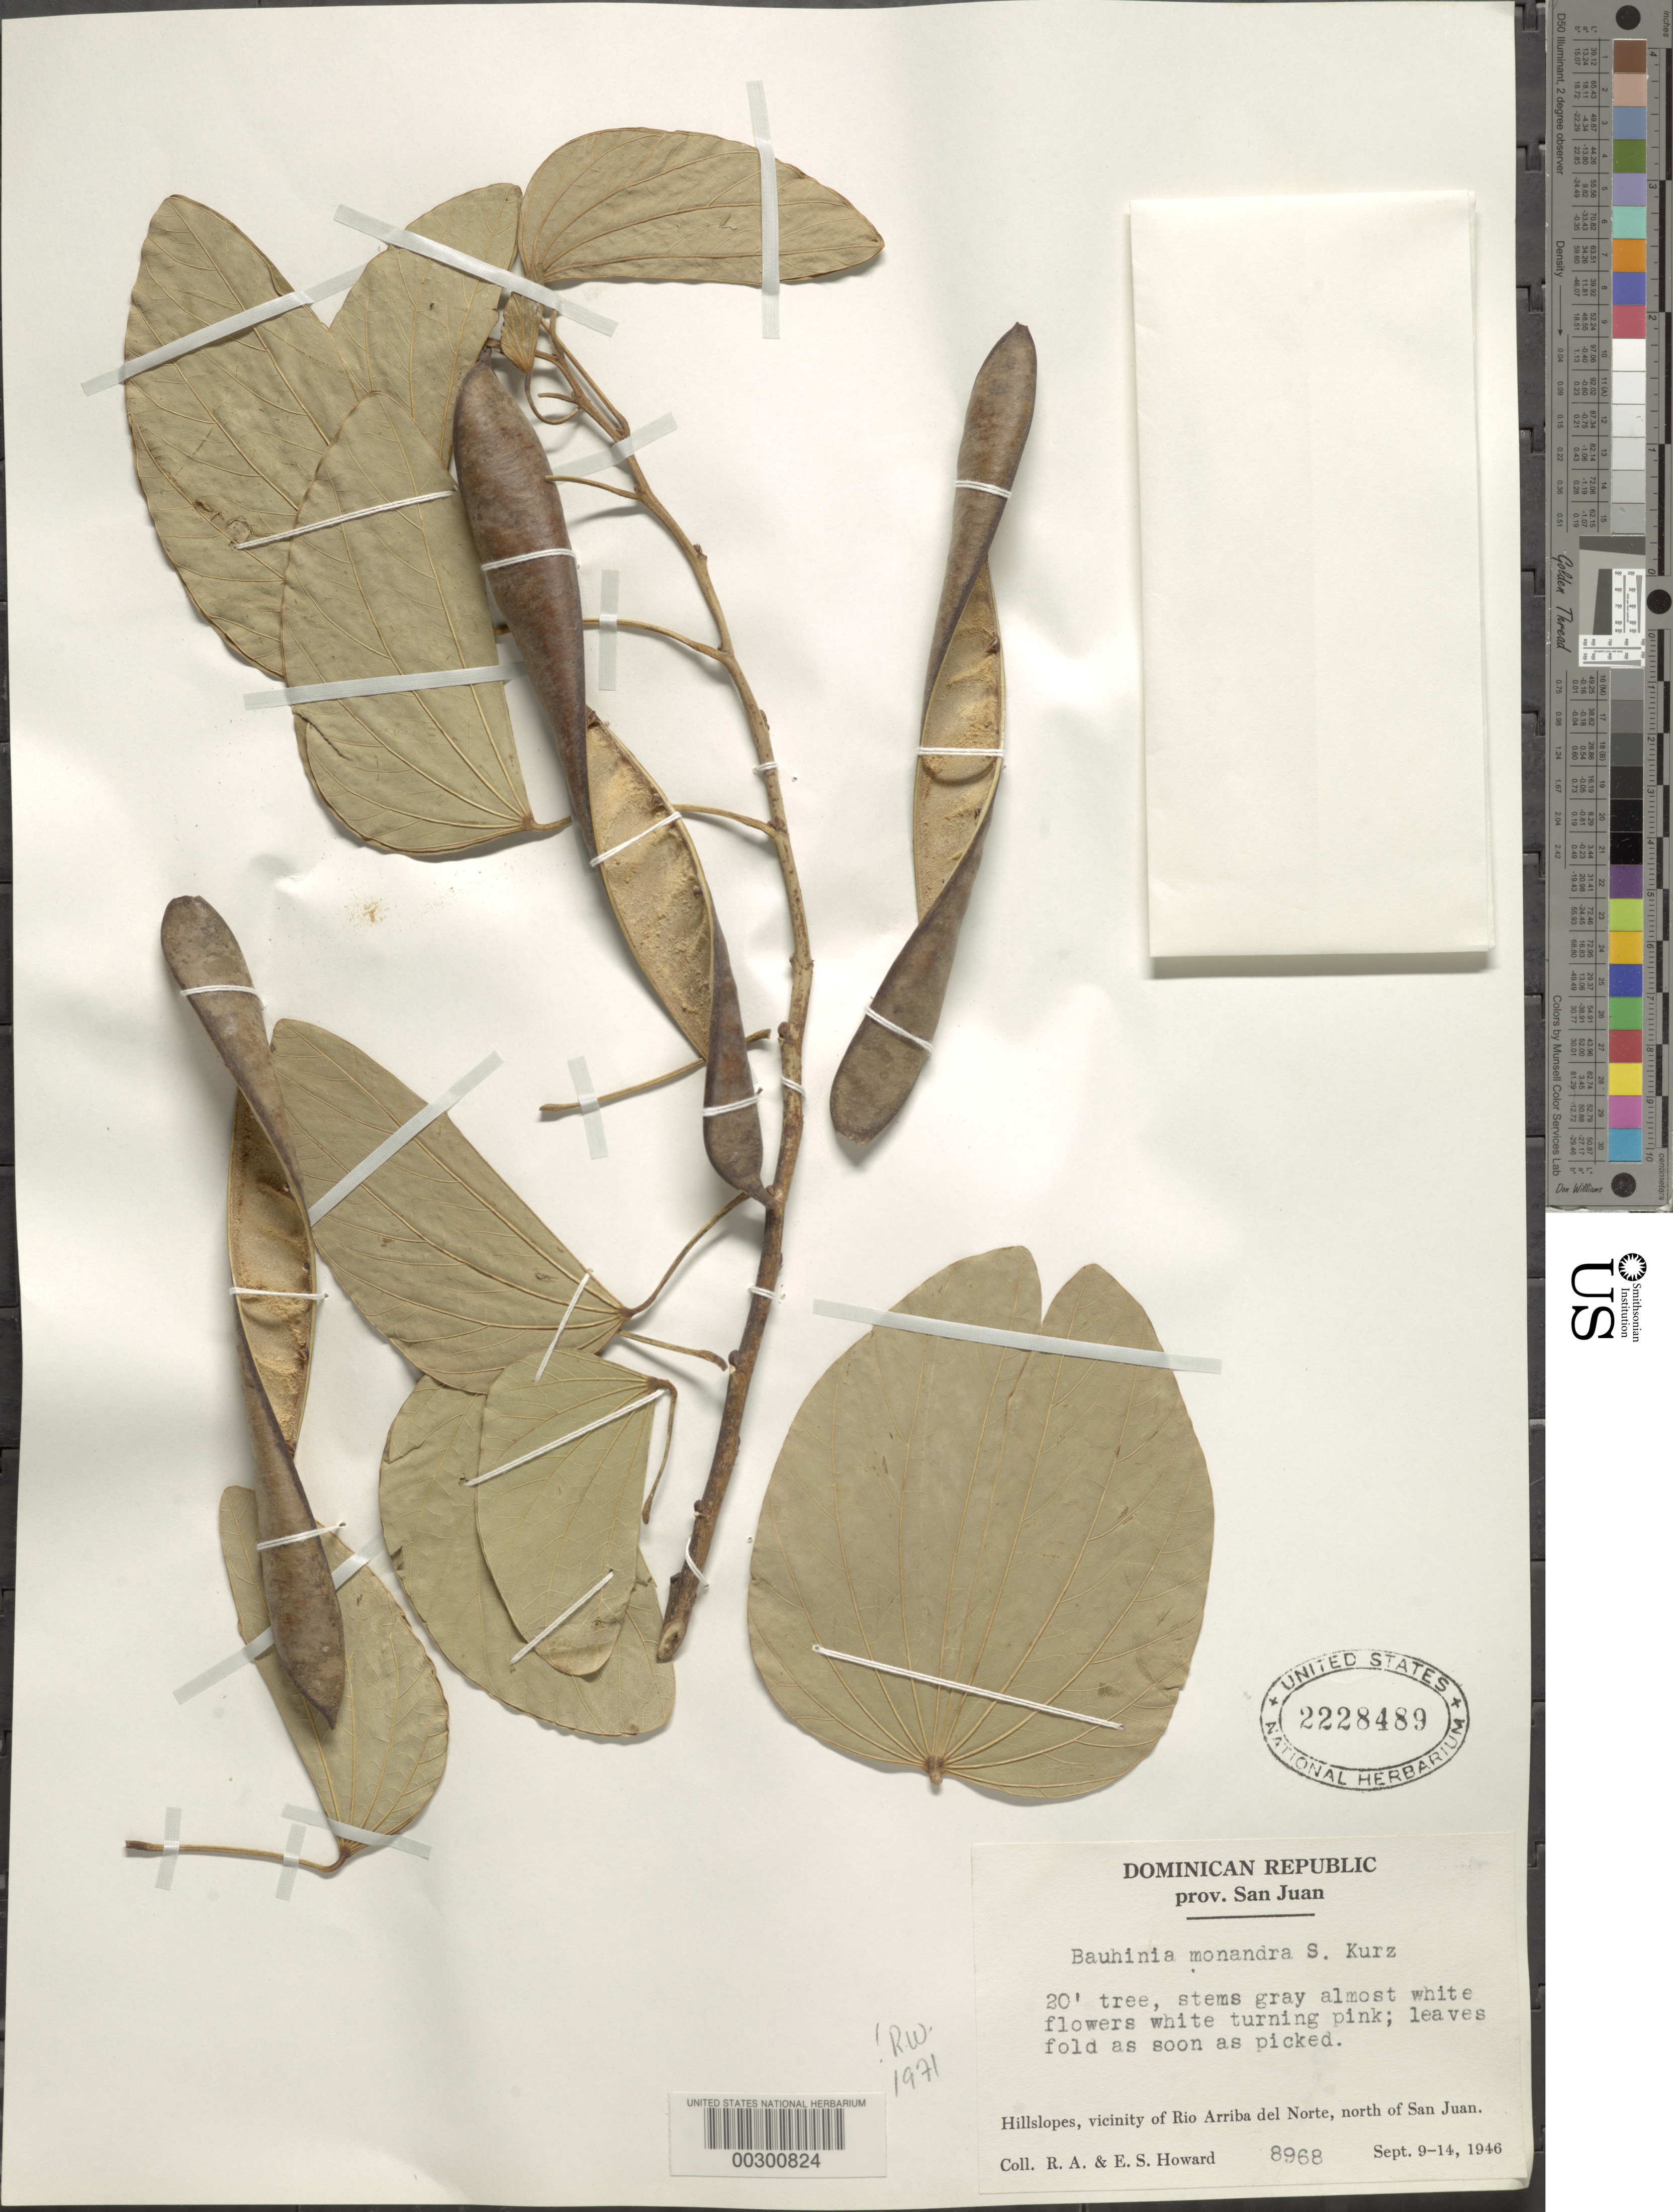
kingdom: Plantae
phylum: Tracheophyta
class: Magnoliopsida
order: Fabales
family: Fabaceae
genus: Bauhinia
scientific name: Bauhinia monandra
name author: Kurz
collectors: R. A. Howard & E. S. Howard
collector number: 8968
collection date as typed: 09 Sep 1946 to 14 Sep 1946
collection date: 1946-09-09/1946-09-14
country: Dominican Republic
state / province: San Juan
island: Hispaniola Island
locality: Vicinity of rio arriba del norte, n of san juan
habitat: Hillslopes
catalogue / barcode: US 2228489